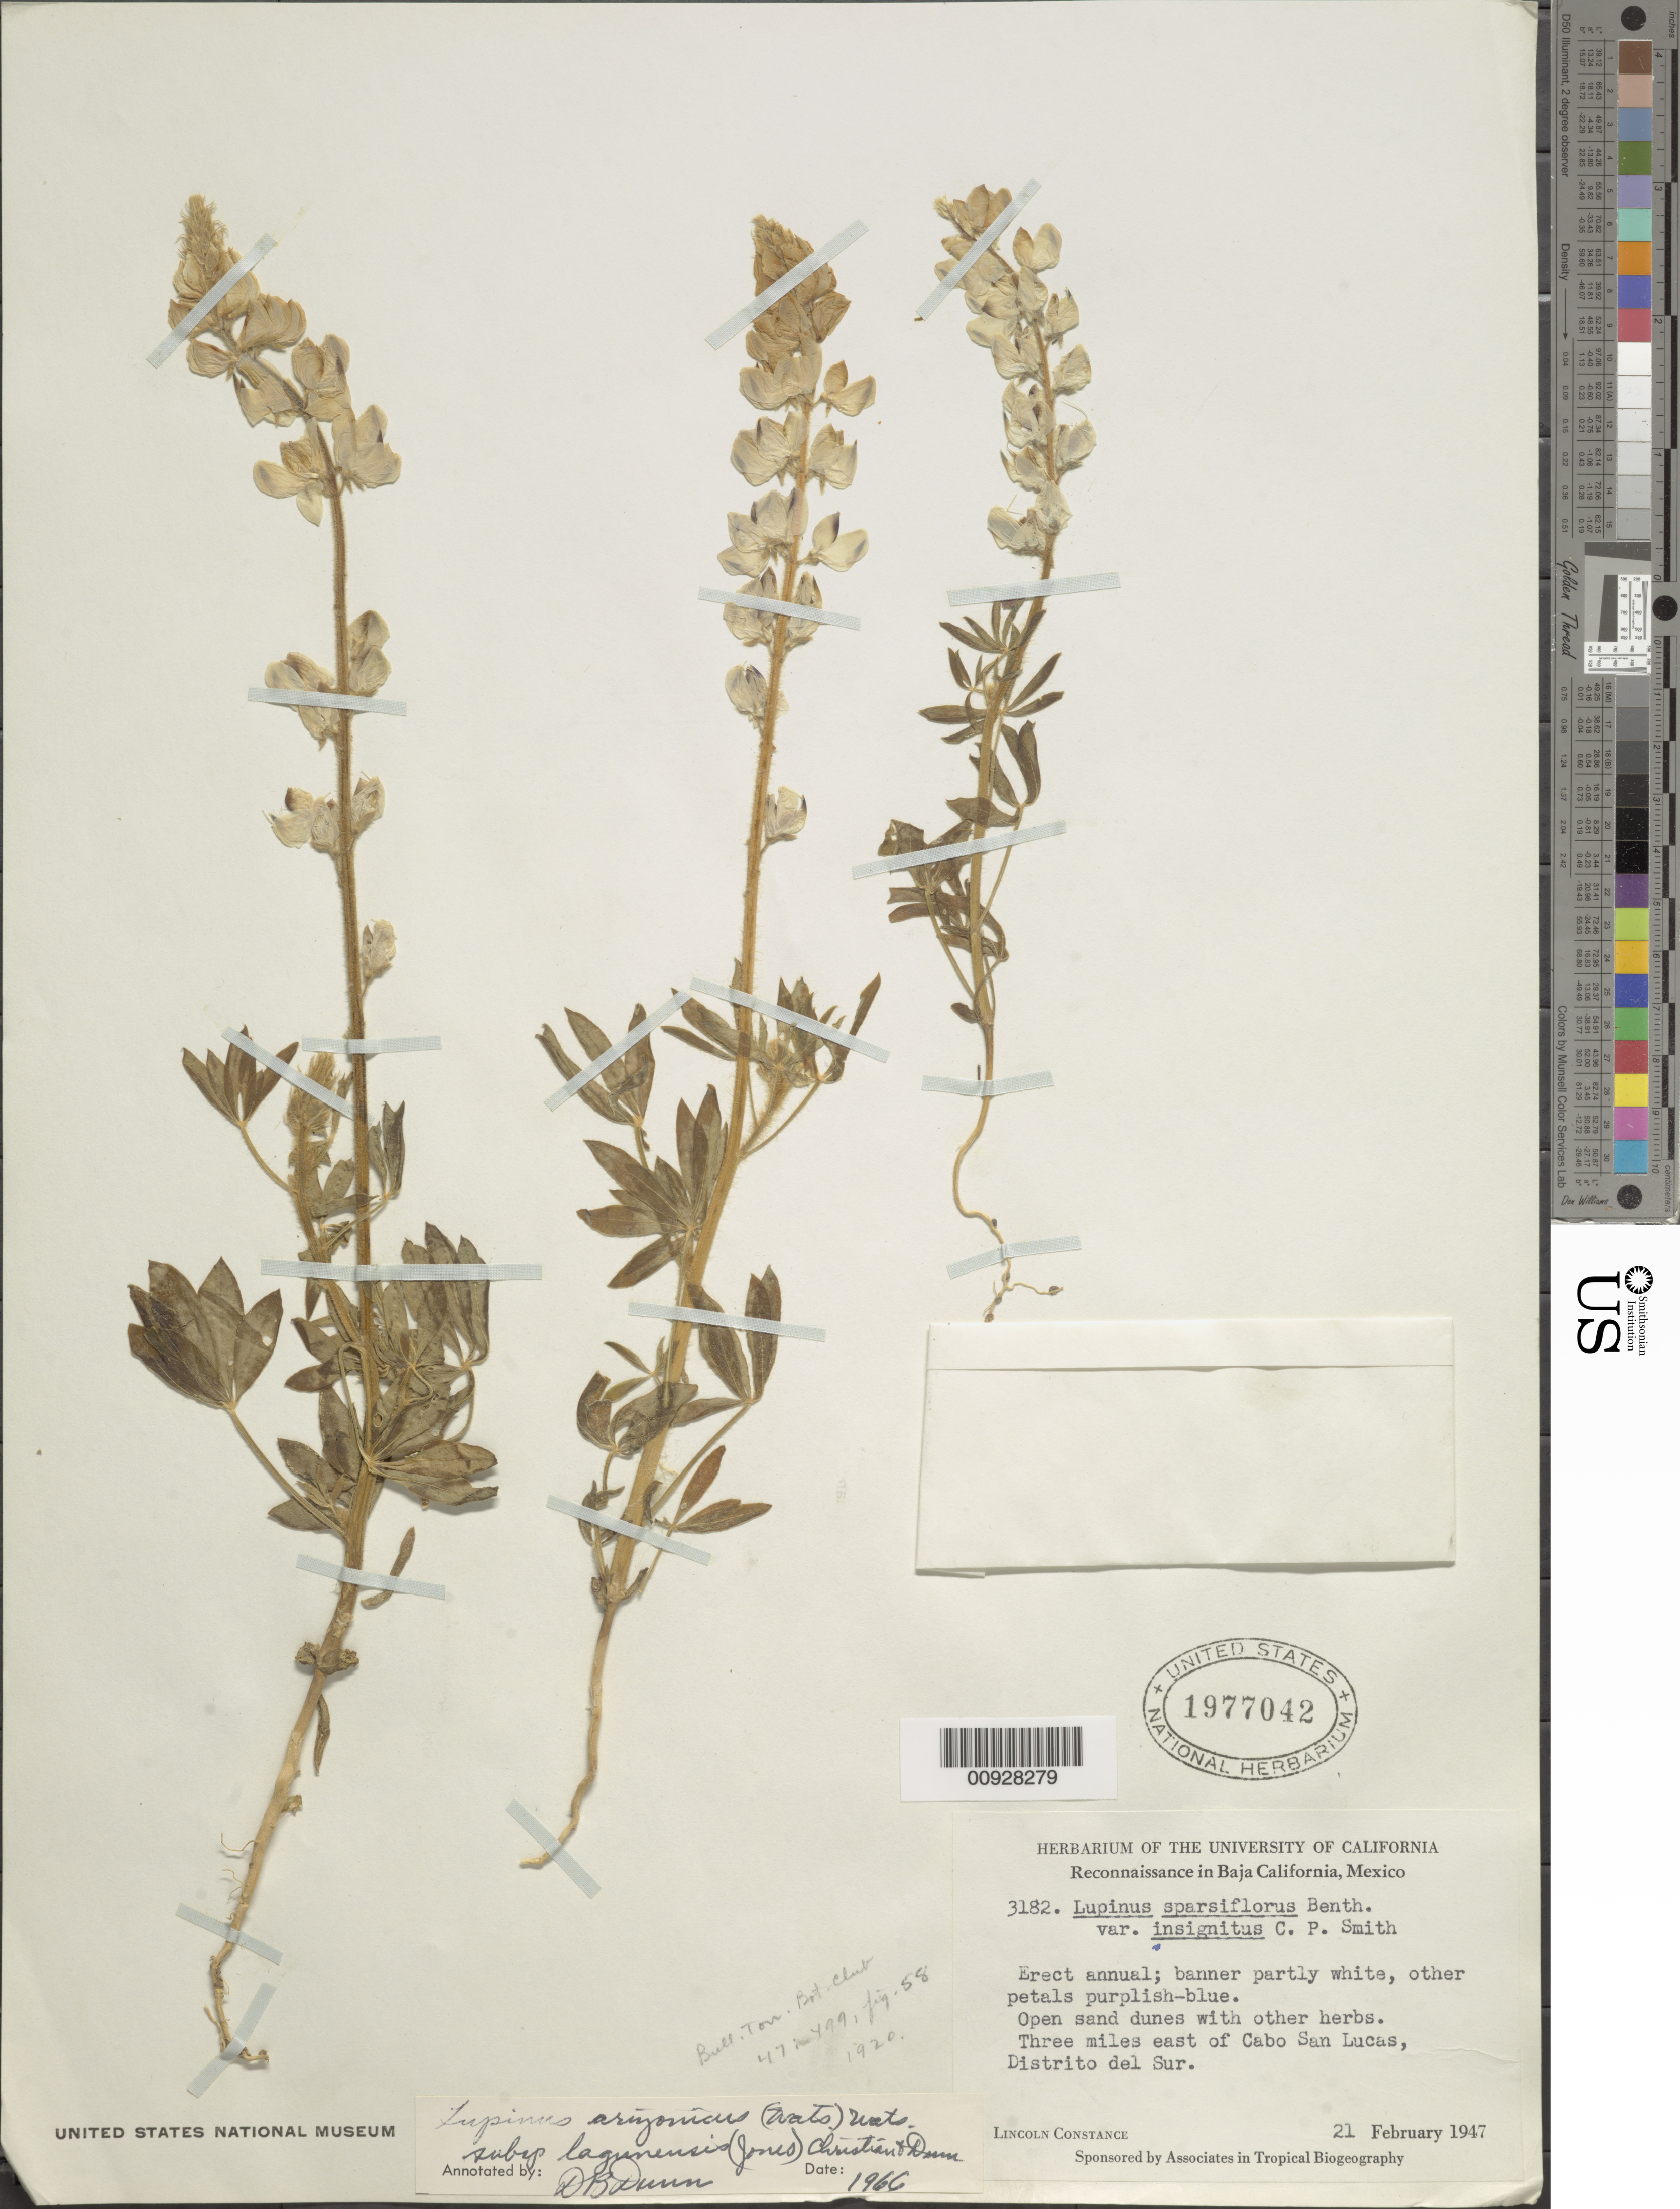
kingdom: Plantae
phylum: Tracheophyta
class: Magnoliopsida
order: Fabales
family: Fabaceae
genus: Lupinus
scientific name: Lupinus arizonicus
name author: (S. Watson) S. Watson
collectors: L. Constance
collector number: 3182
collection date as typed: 21 Feb 1947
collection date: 1947-02-21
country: Mexico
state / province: Baja California Sur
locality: Three miles east of Cabo San Lucas. Baja California Distrito del Sur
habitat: Open sand dunes with other herbs.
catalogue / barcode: US 1977042